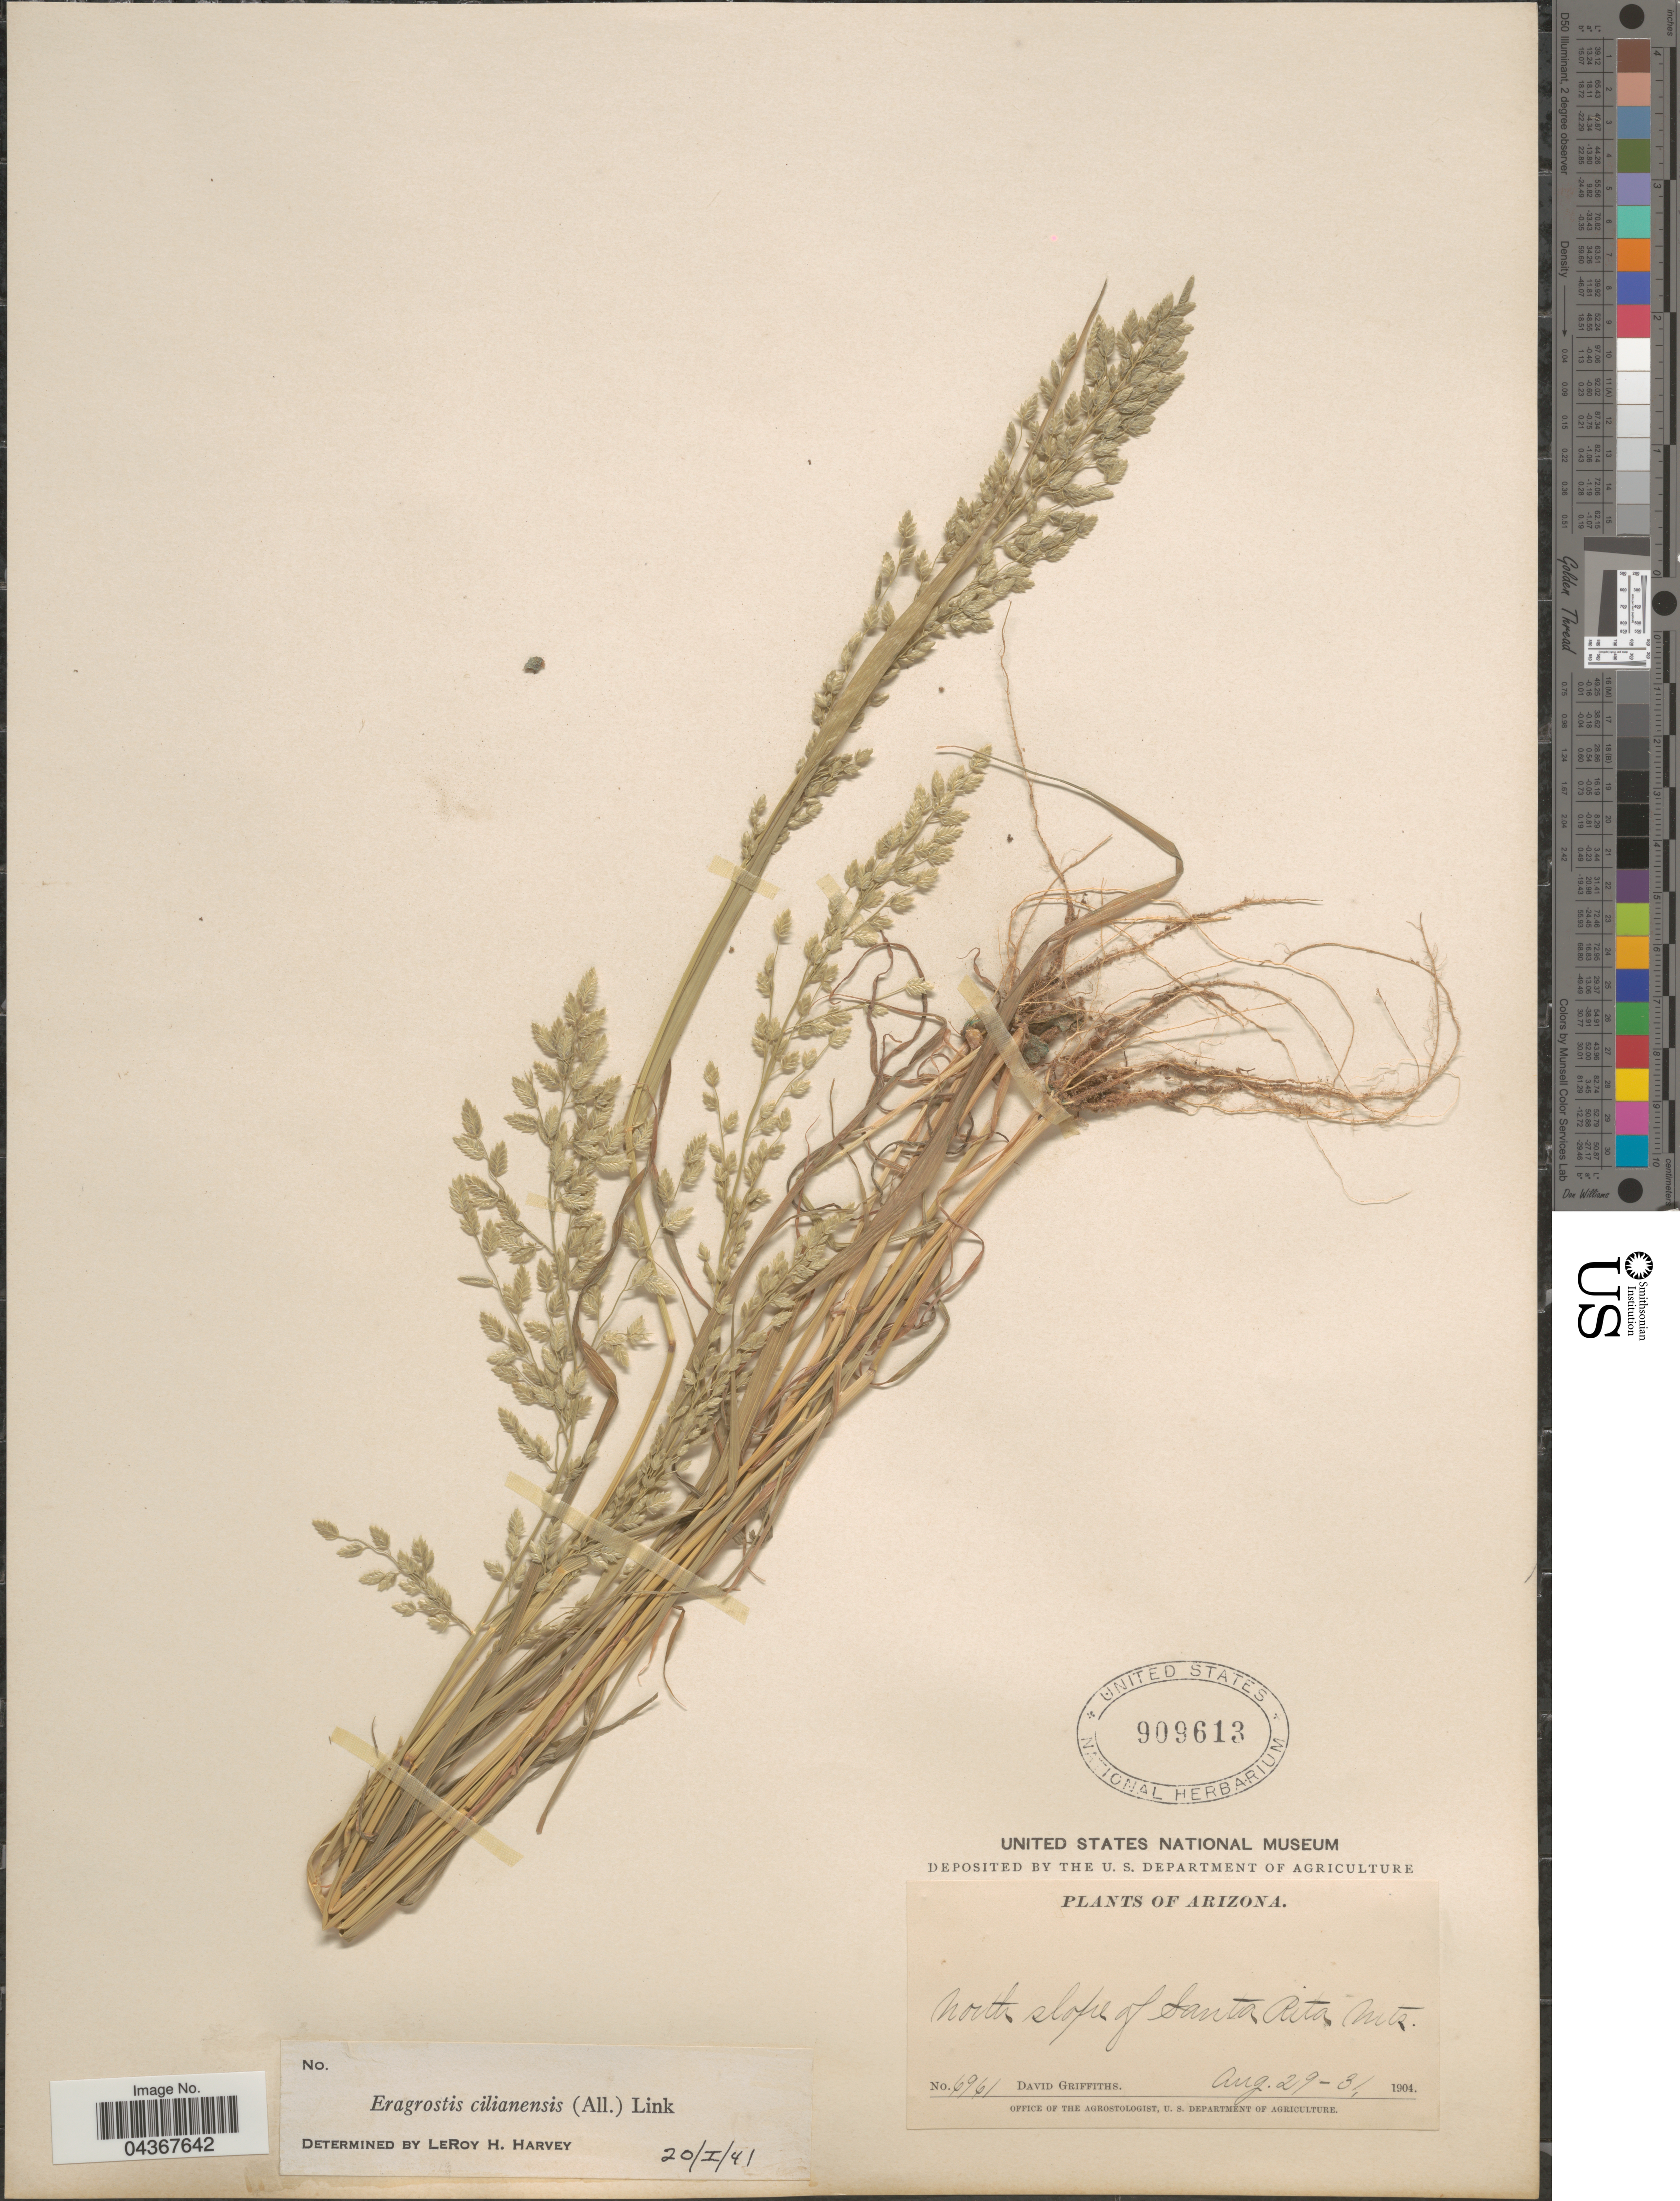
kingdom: Plantae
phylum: Tracheophyta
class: Liliopsida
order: Poales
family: Poaceae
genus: Eragrostis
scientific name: Eragrostis cilianensis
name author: (Bellardi) Vignolo ex Janch.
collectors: D. Griffiths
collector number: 6961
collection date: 1904-08-29/1904-08-31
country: United States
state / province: Arizona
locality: North slope of Santa Rita Mts.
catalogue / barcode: US 909613